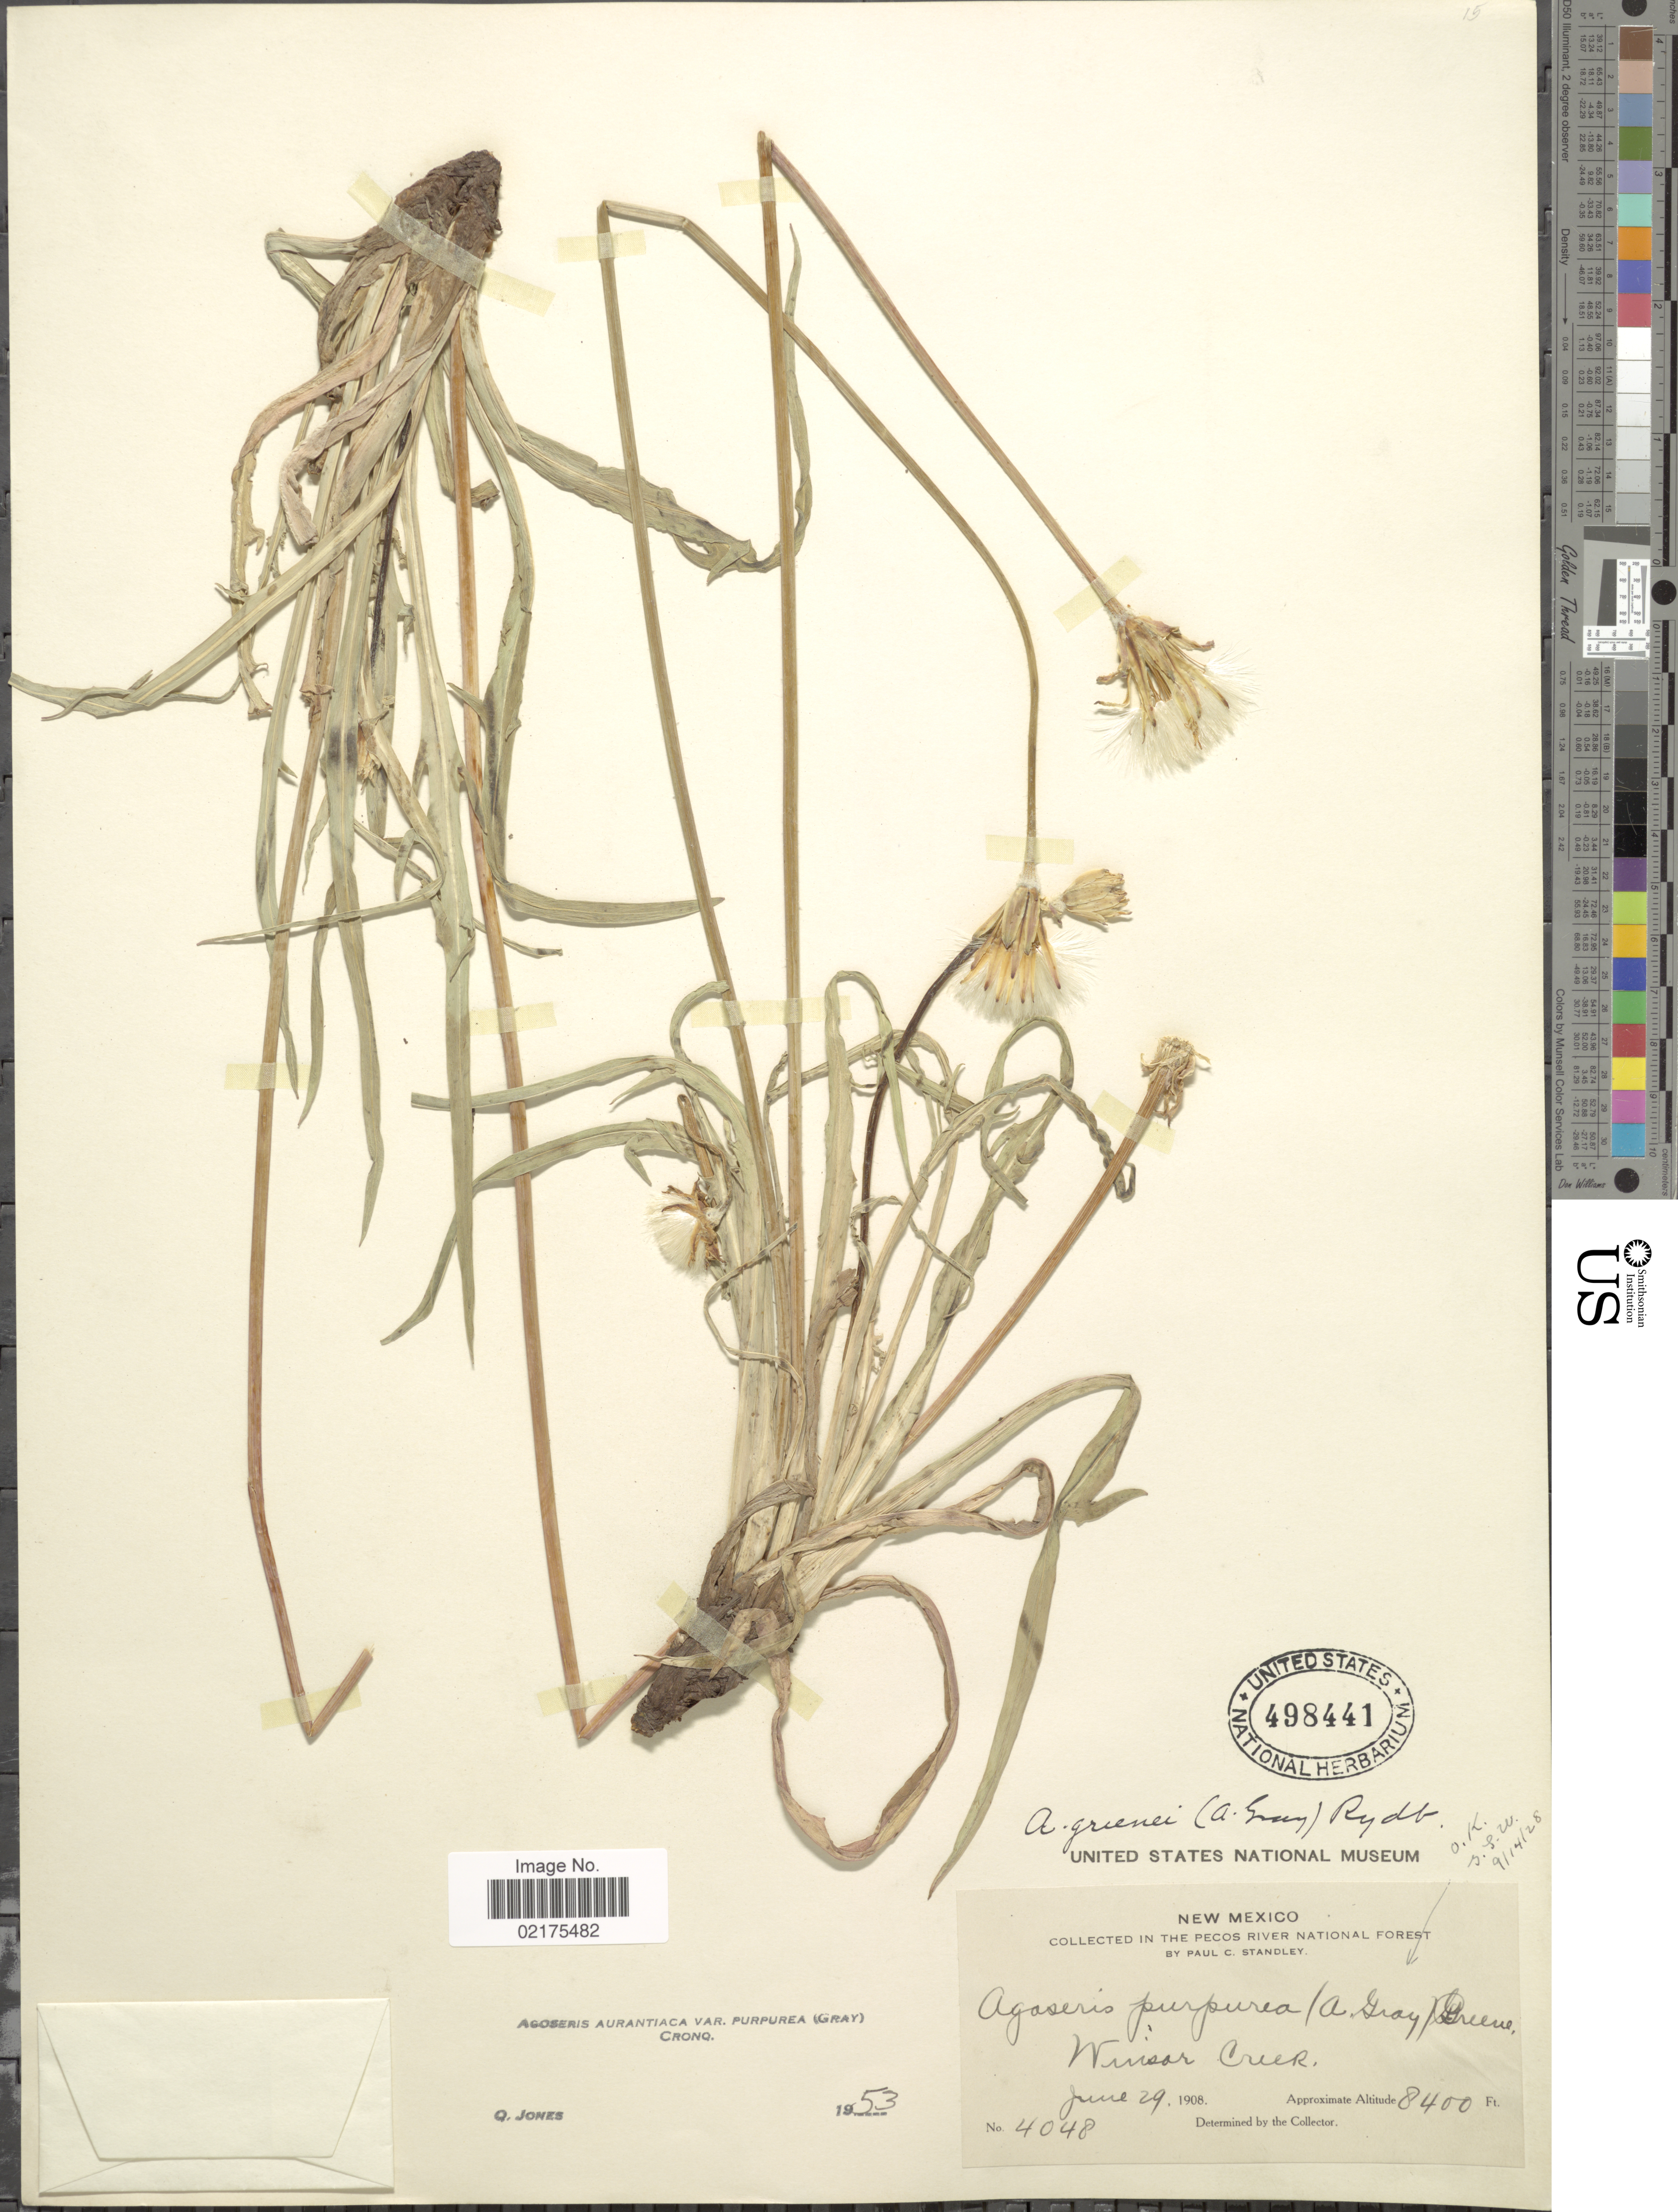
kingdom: Plantae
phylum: Tracheophyta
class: Magnoliopsida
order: Asterales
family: Asteraceae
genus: Agoseris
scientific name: Agoseris aurantiaca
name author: (Hook.) Greene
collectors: P. C. Standley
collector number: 4048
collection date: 1908-06-29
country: United States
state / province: New Mexico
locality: Pecos River National Forest, Winsor Creek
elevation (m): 2560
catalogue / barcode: US 498441